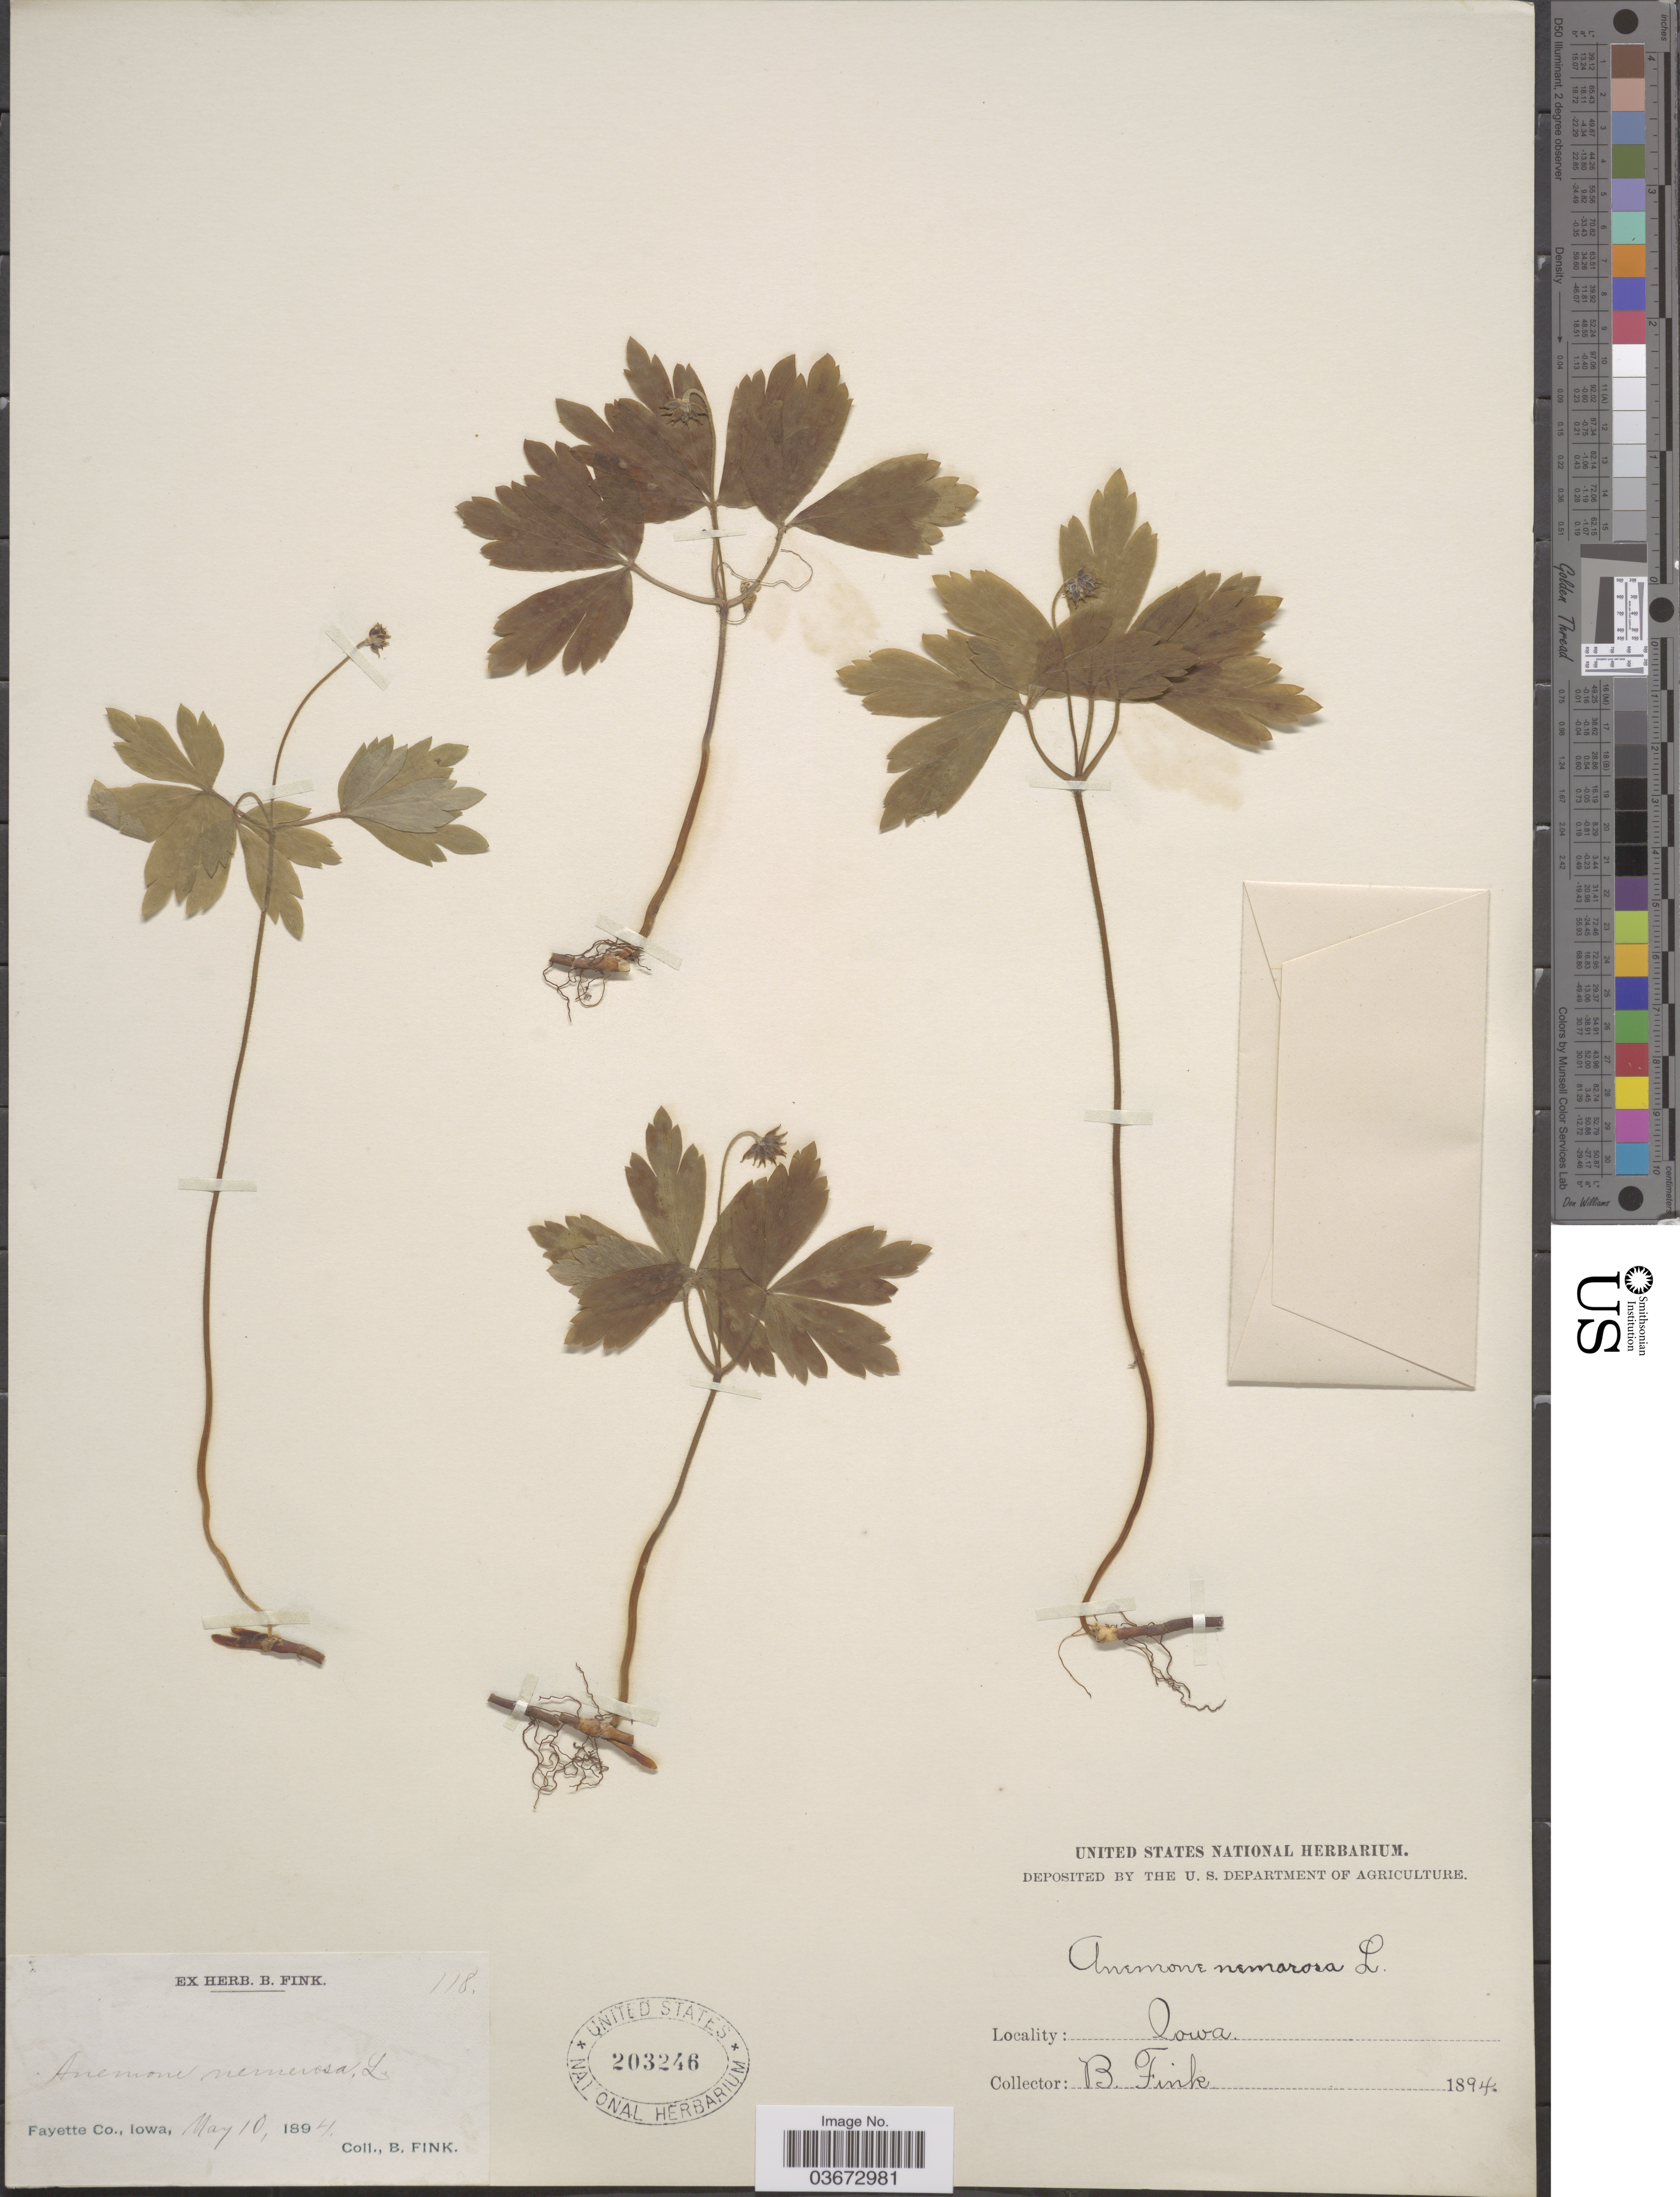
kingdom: Plantae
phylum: Tracheophyta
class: Magnoliopsida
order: Ranunculales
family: Ranunculaceae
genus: Anemone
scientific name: Anemone quinquefolia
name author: L.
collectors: B. Fink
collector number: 118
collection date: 1894-05-10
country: United States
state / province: Iowa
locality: Fayette Co.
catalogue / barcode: US 203246